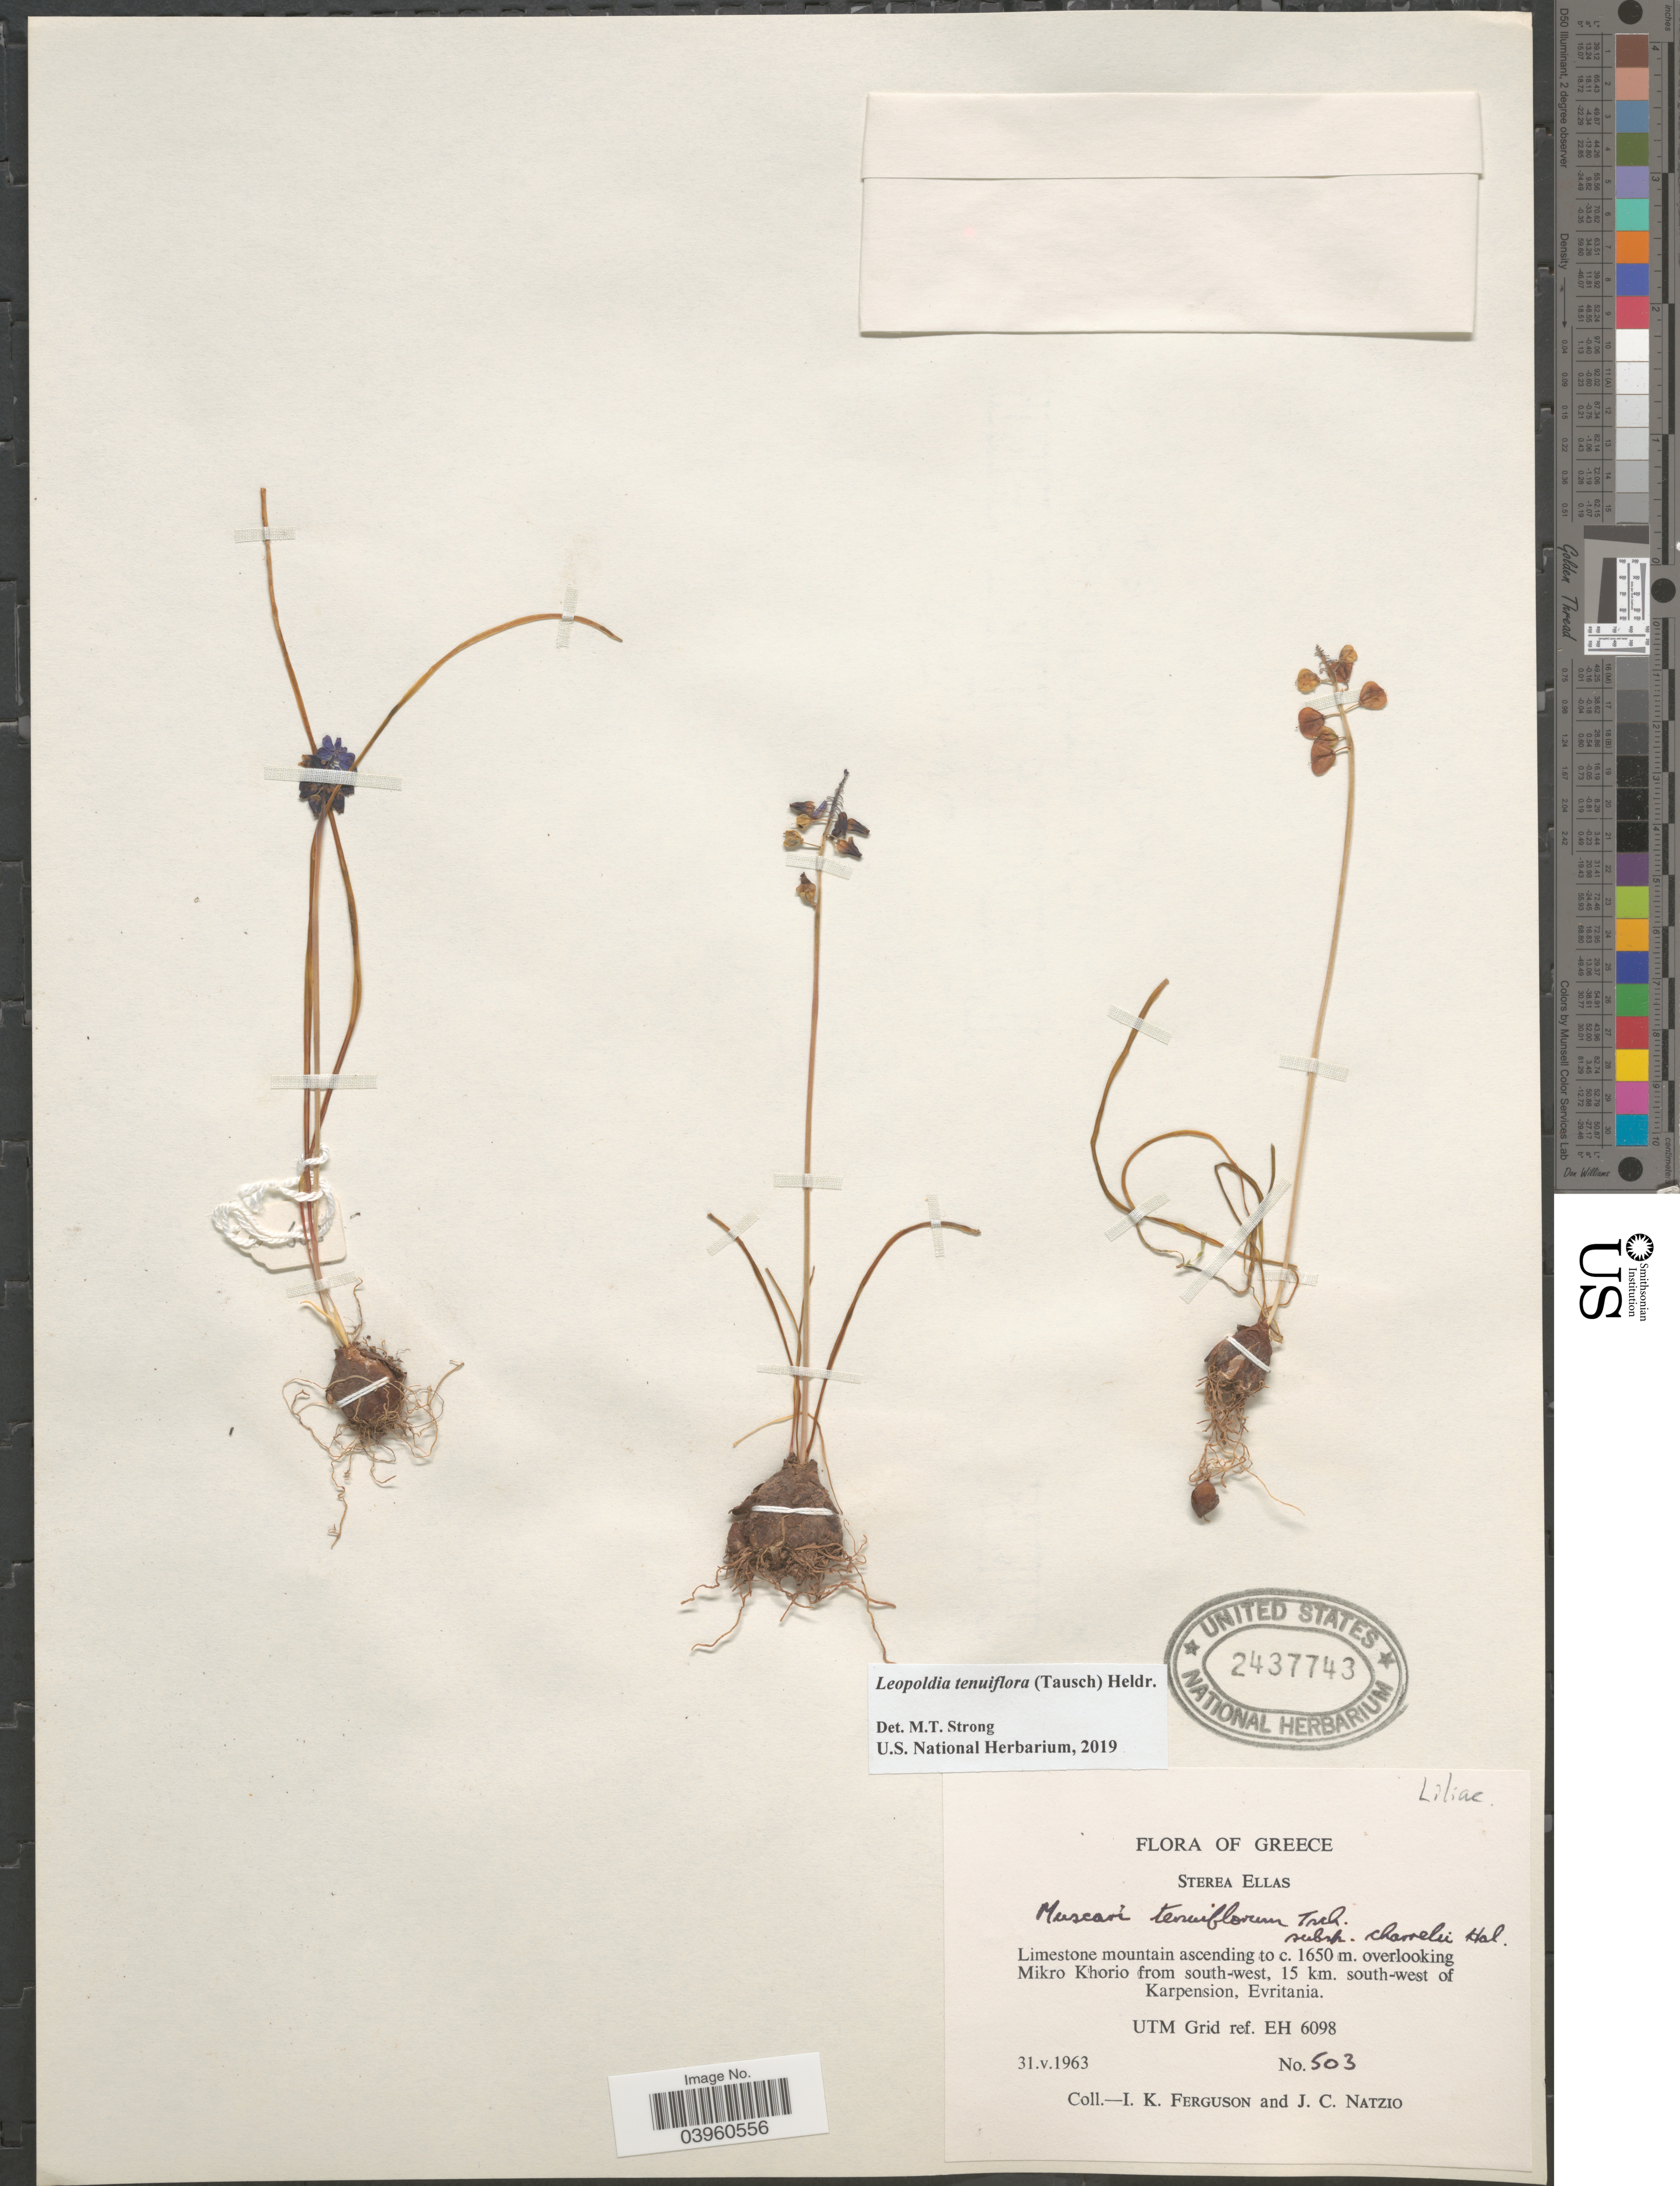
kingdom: Plantae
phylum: Tracheophyta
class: Liliopsida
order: Asparagales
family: Asparagaceae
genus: Leopoldia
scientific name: Leopoldia tenuiflora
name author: (Tausch) Heldr.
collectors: I. K. Ferguson & J. Natzio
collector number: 503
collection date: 1963-05-31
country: Greece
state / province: Central Greece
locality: Sterea Ellas. Overlooking Mikro Khorio from south-west, 15 km. south-west of Karpension, Evritania. UTM Grid ref. EH 6098.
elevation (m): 1650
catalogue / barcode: US 2437743